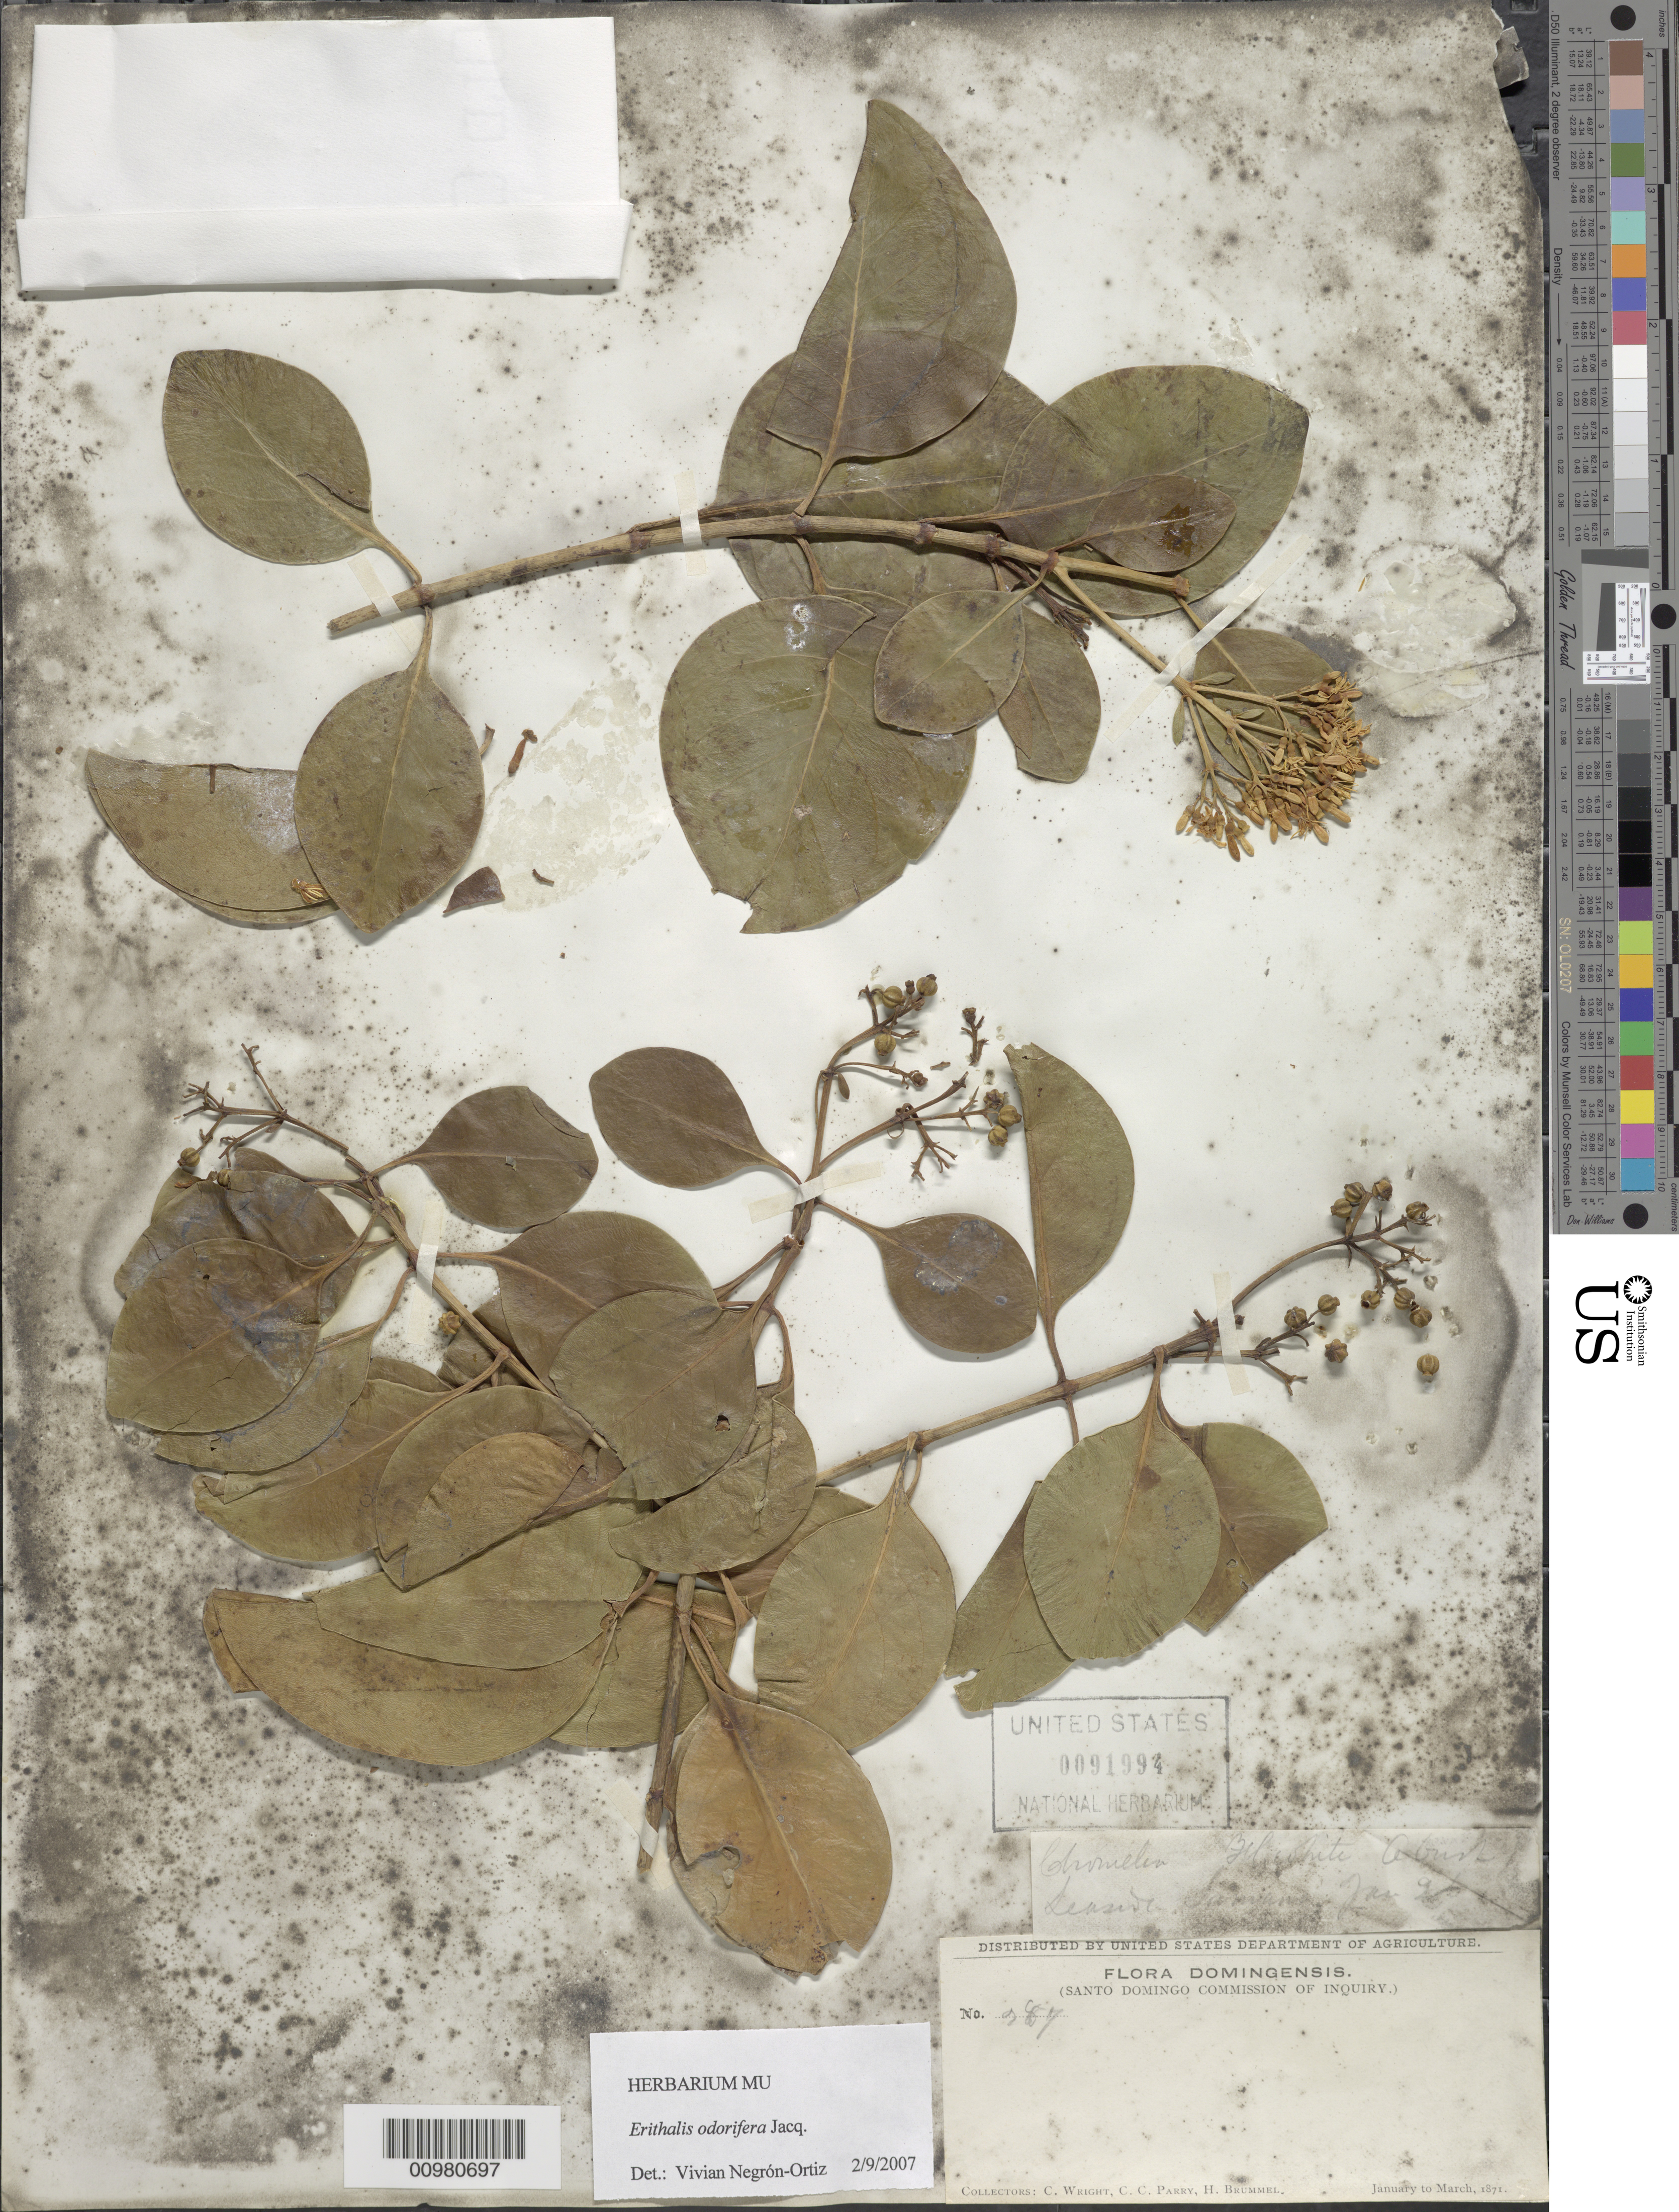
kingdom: Plantae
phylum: Tracheophyta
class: Magnoliopsida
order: Gentianales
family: Rubiaceae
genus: Erithalis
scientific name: Erithalis odorifera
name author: Jacq.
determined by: Negrón-Ortiz, V.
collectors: C. Wright, C. C. Parry & H. Brummel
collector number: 287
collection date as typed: Jan 1871 to -- Mar 1871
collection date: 1871-01/1871-03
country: Dominican Republic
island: Hispaniola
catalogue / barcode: US 91994